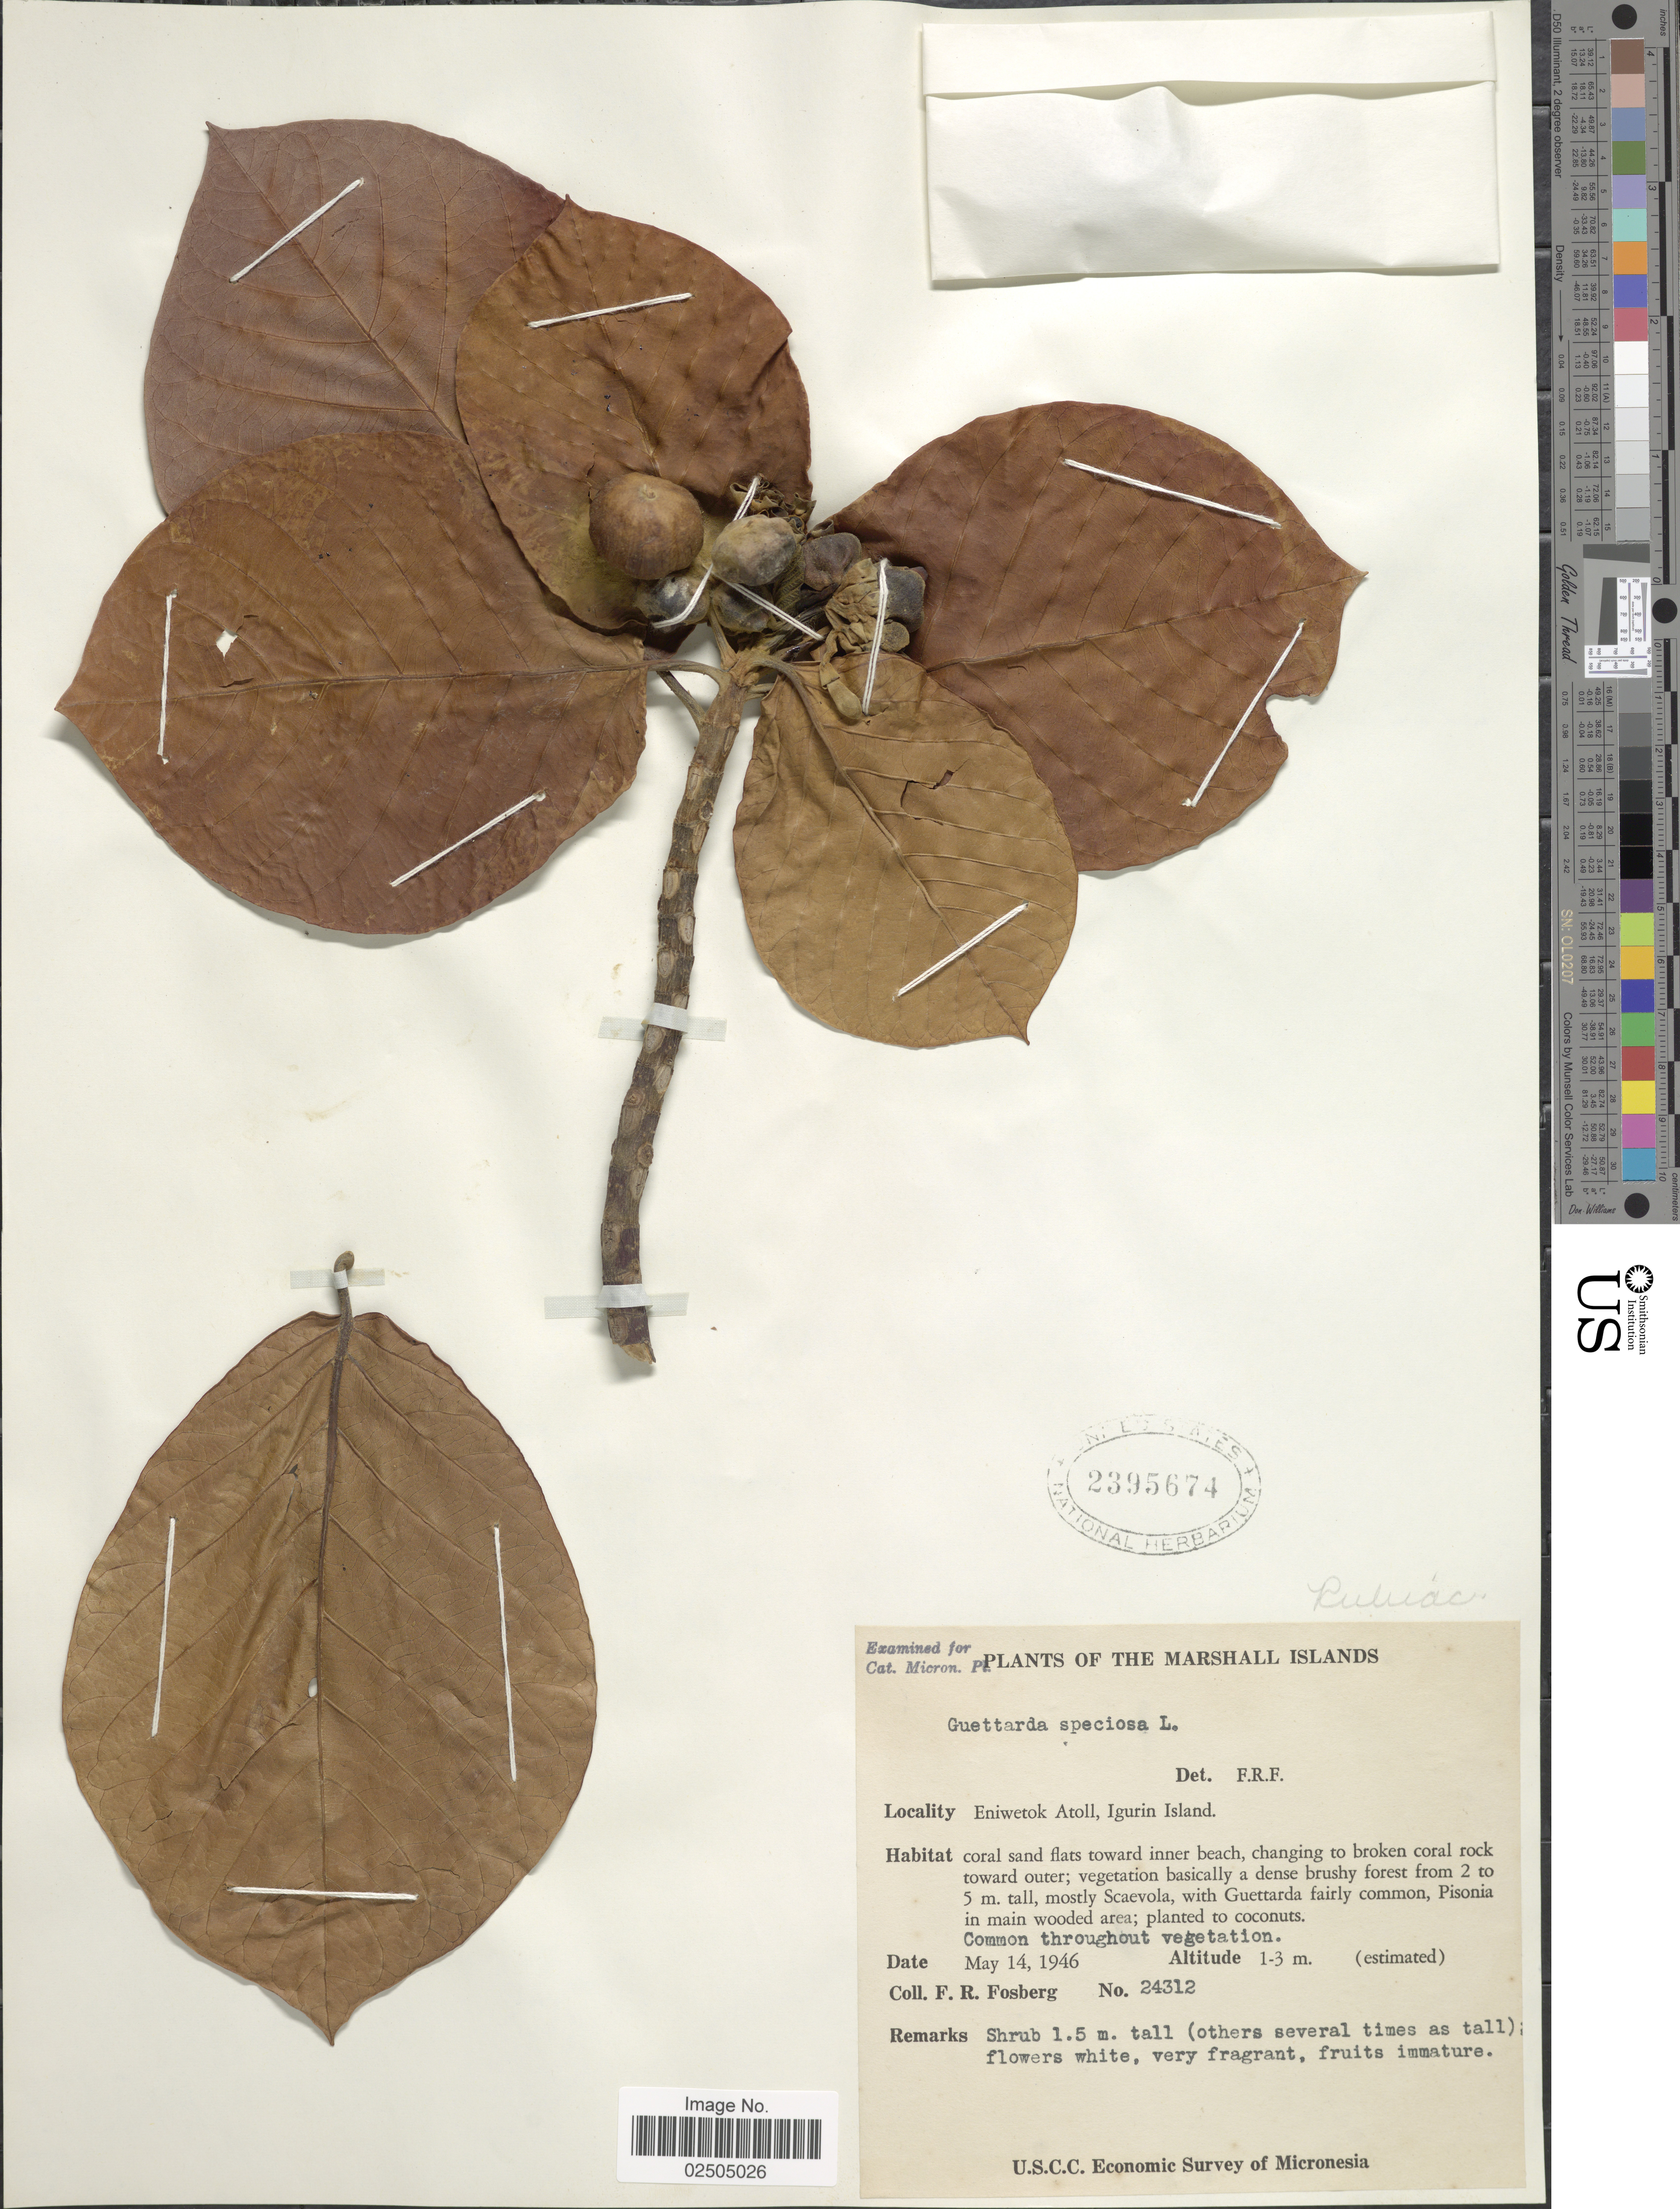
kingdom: Plantae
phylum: Tracheophyta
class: Magnoliopsida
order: Gentianales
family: Rubiaceae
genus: Guettarda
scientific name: Guettarda speciosa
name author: L.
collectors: F. R. Fosberg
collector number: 24312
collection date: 1946-05-14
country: Marshall Islands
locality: Eniwetok Atoll, Igurin Island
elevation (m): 1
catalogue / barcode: US 2395674